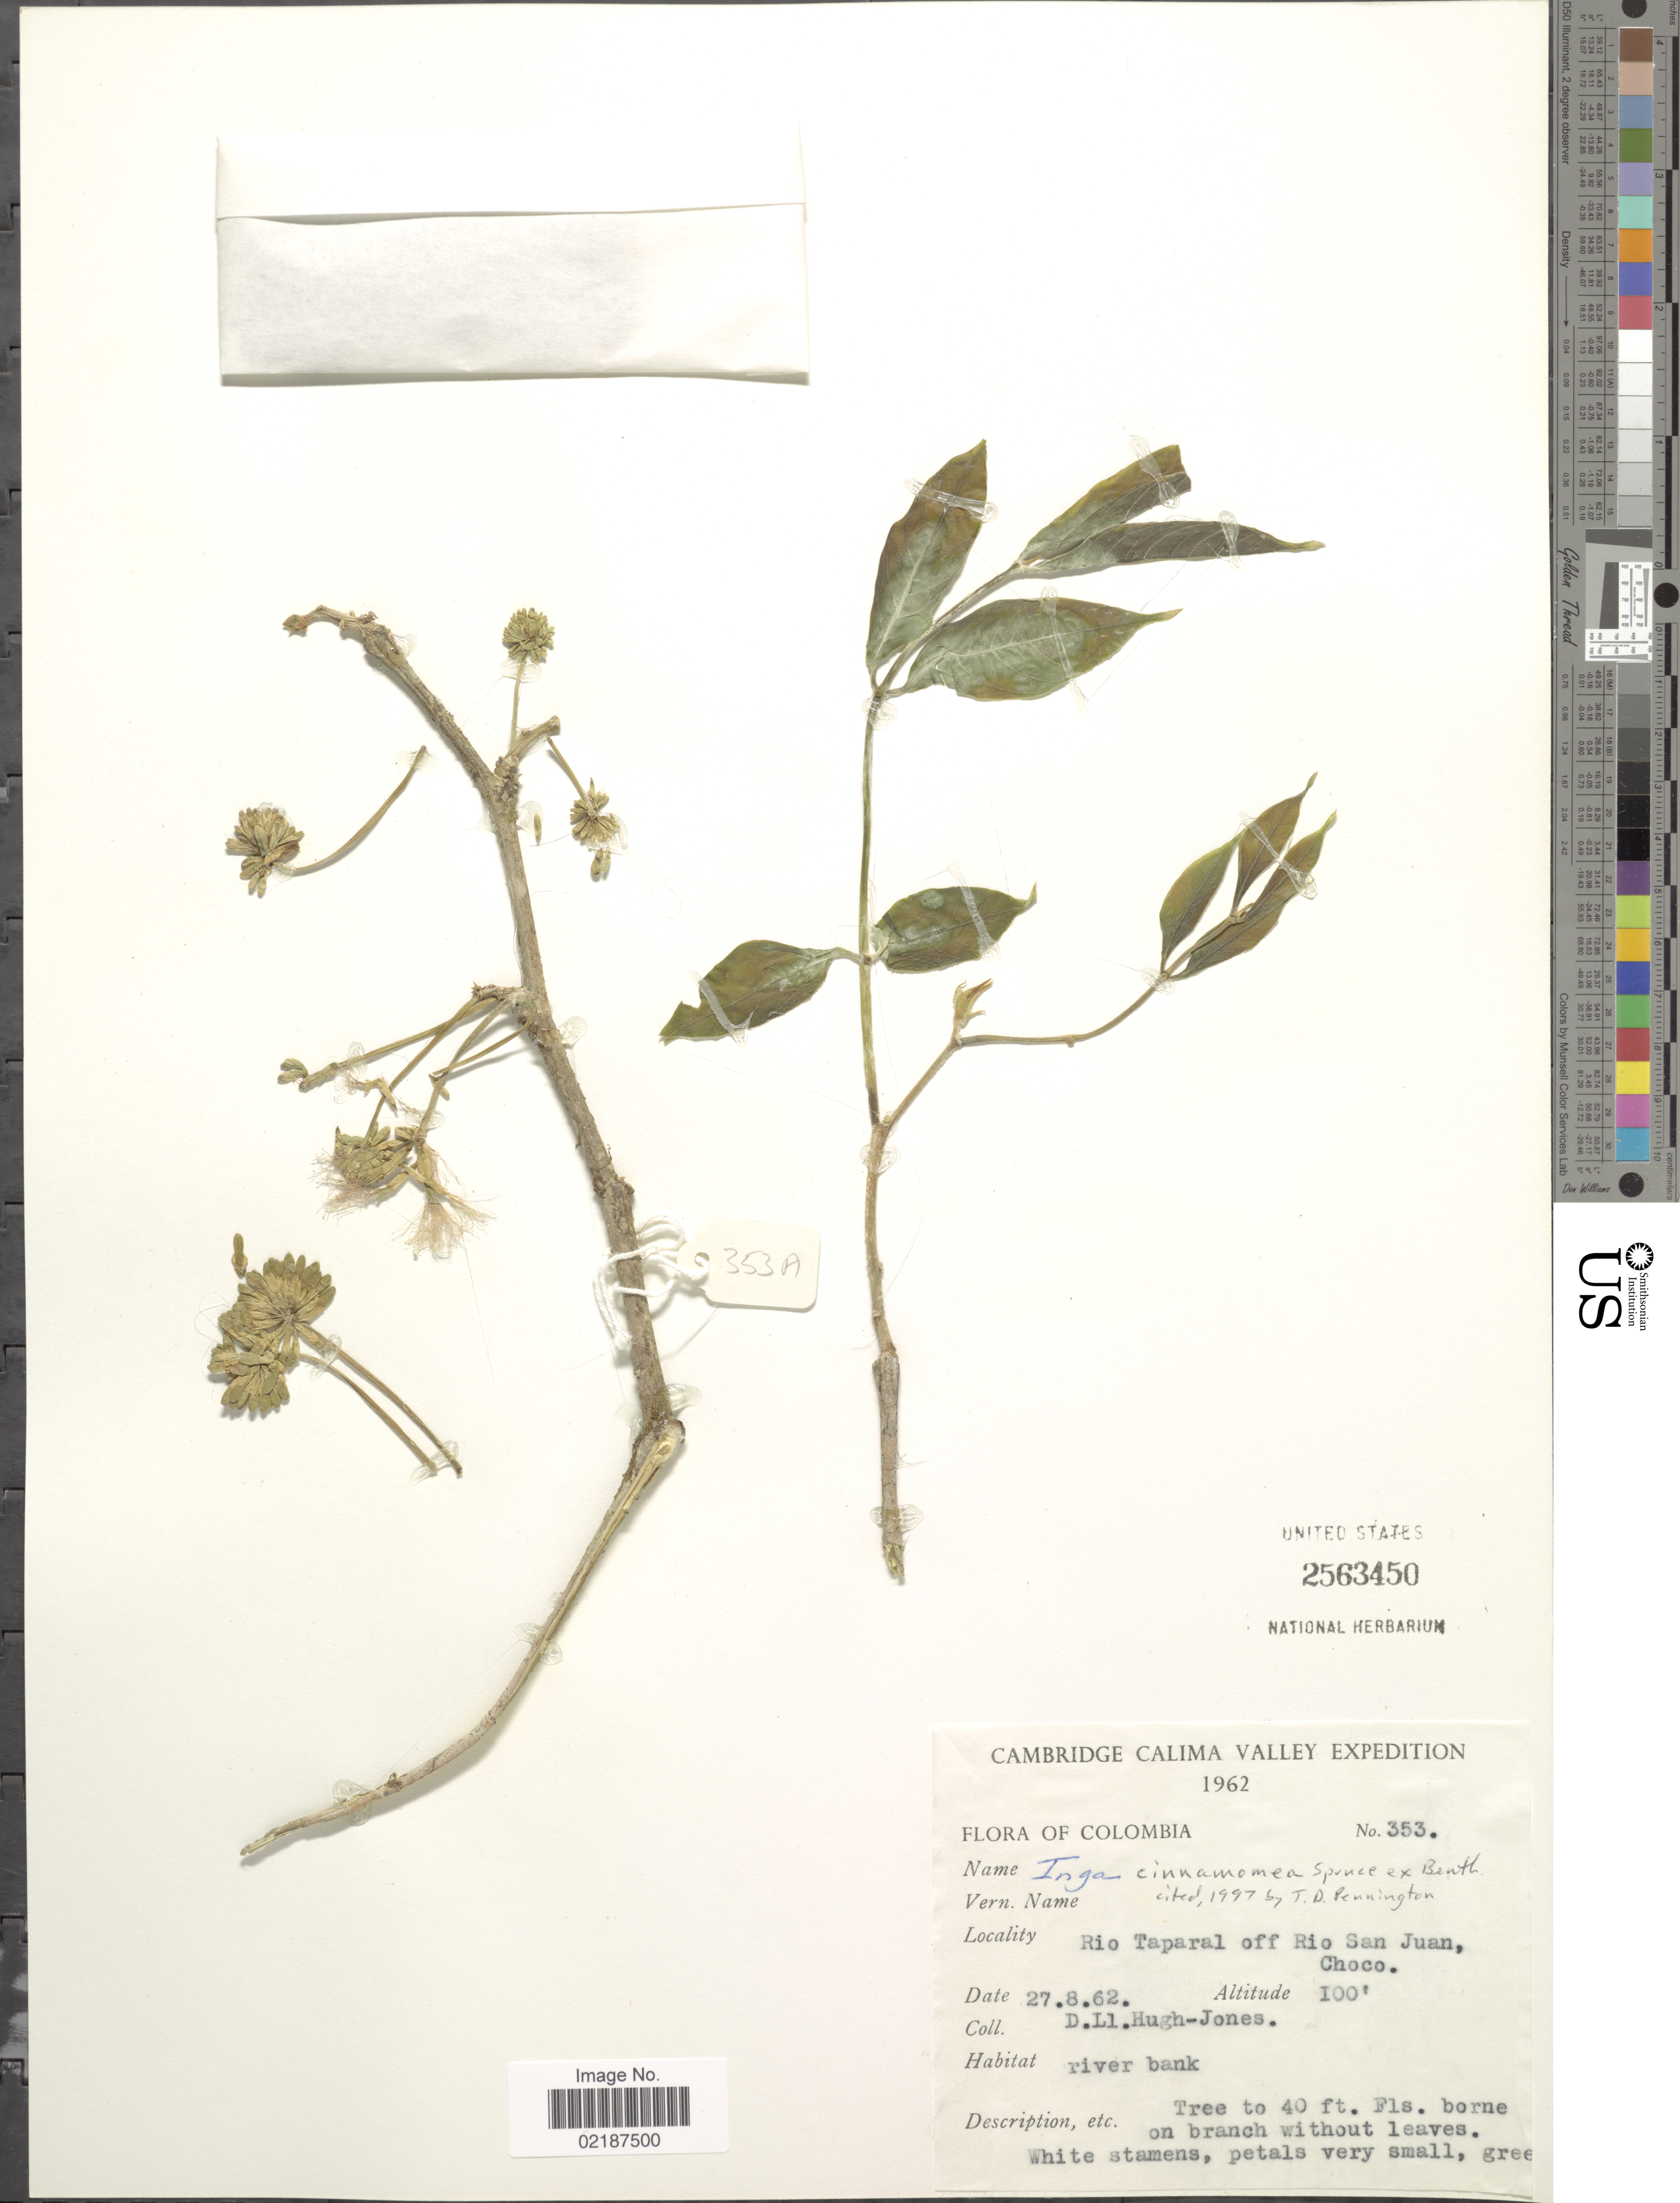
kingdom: Plantae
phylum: Tracheophyta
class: Magnoliopsida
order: Fabales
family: Fabaceae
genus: Inga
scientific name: Inga cinnamomea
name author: Spruce ex Benth.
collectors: D. Hugh-Jones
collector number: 353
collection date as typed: Transcribed d/m/y: 27/8/62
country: Colombia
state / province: Chocó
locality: Cambridge Calima Valley, Rio Taparal off Rio San Juan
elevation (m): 30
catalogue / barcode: US 2563450